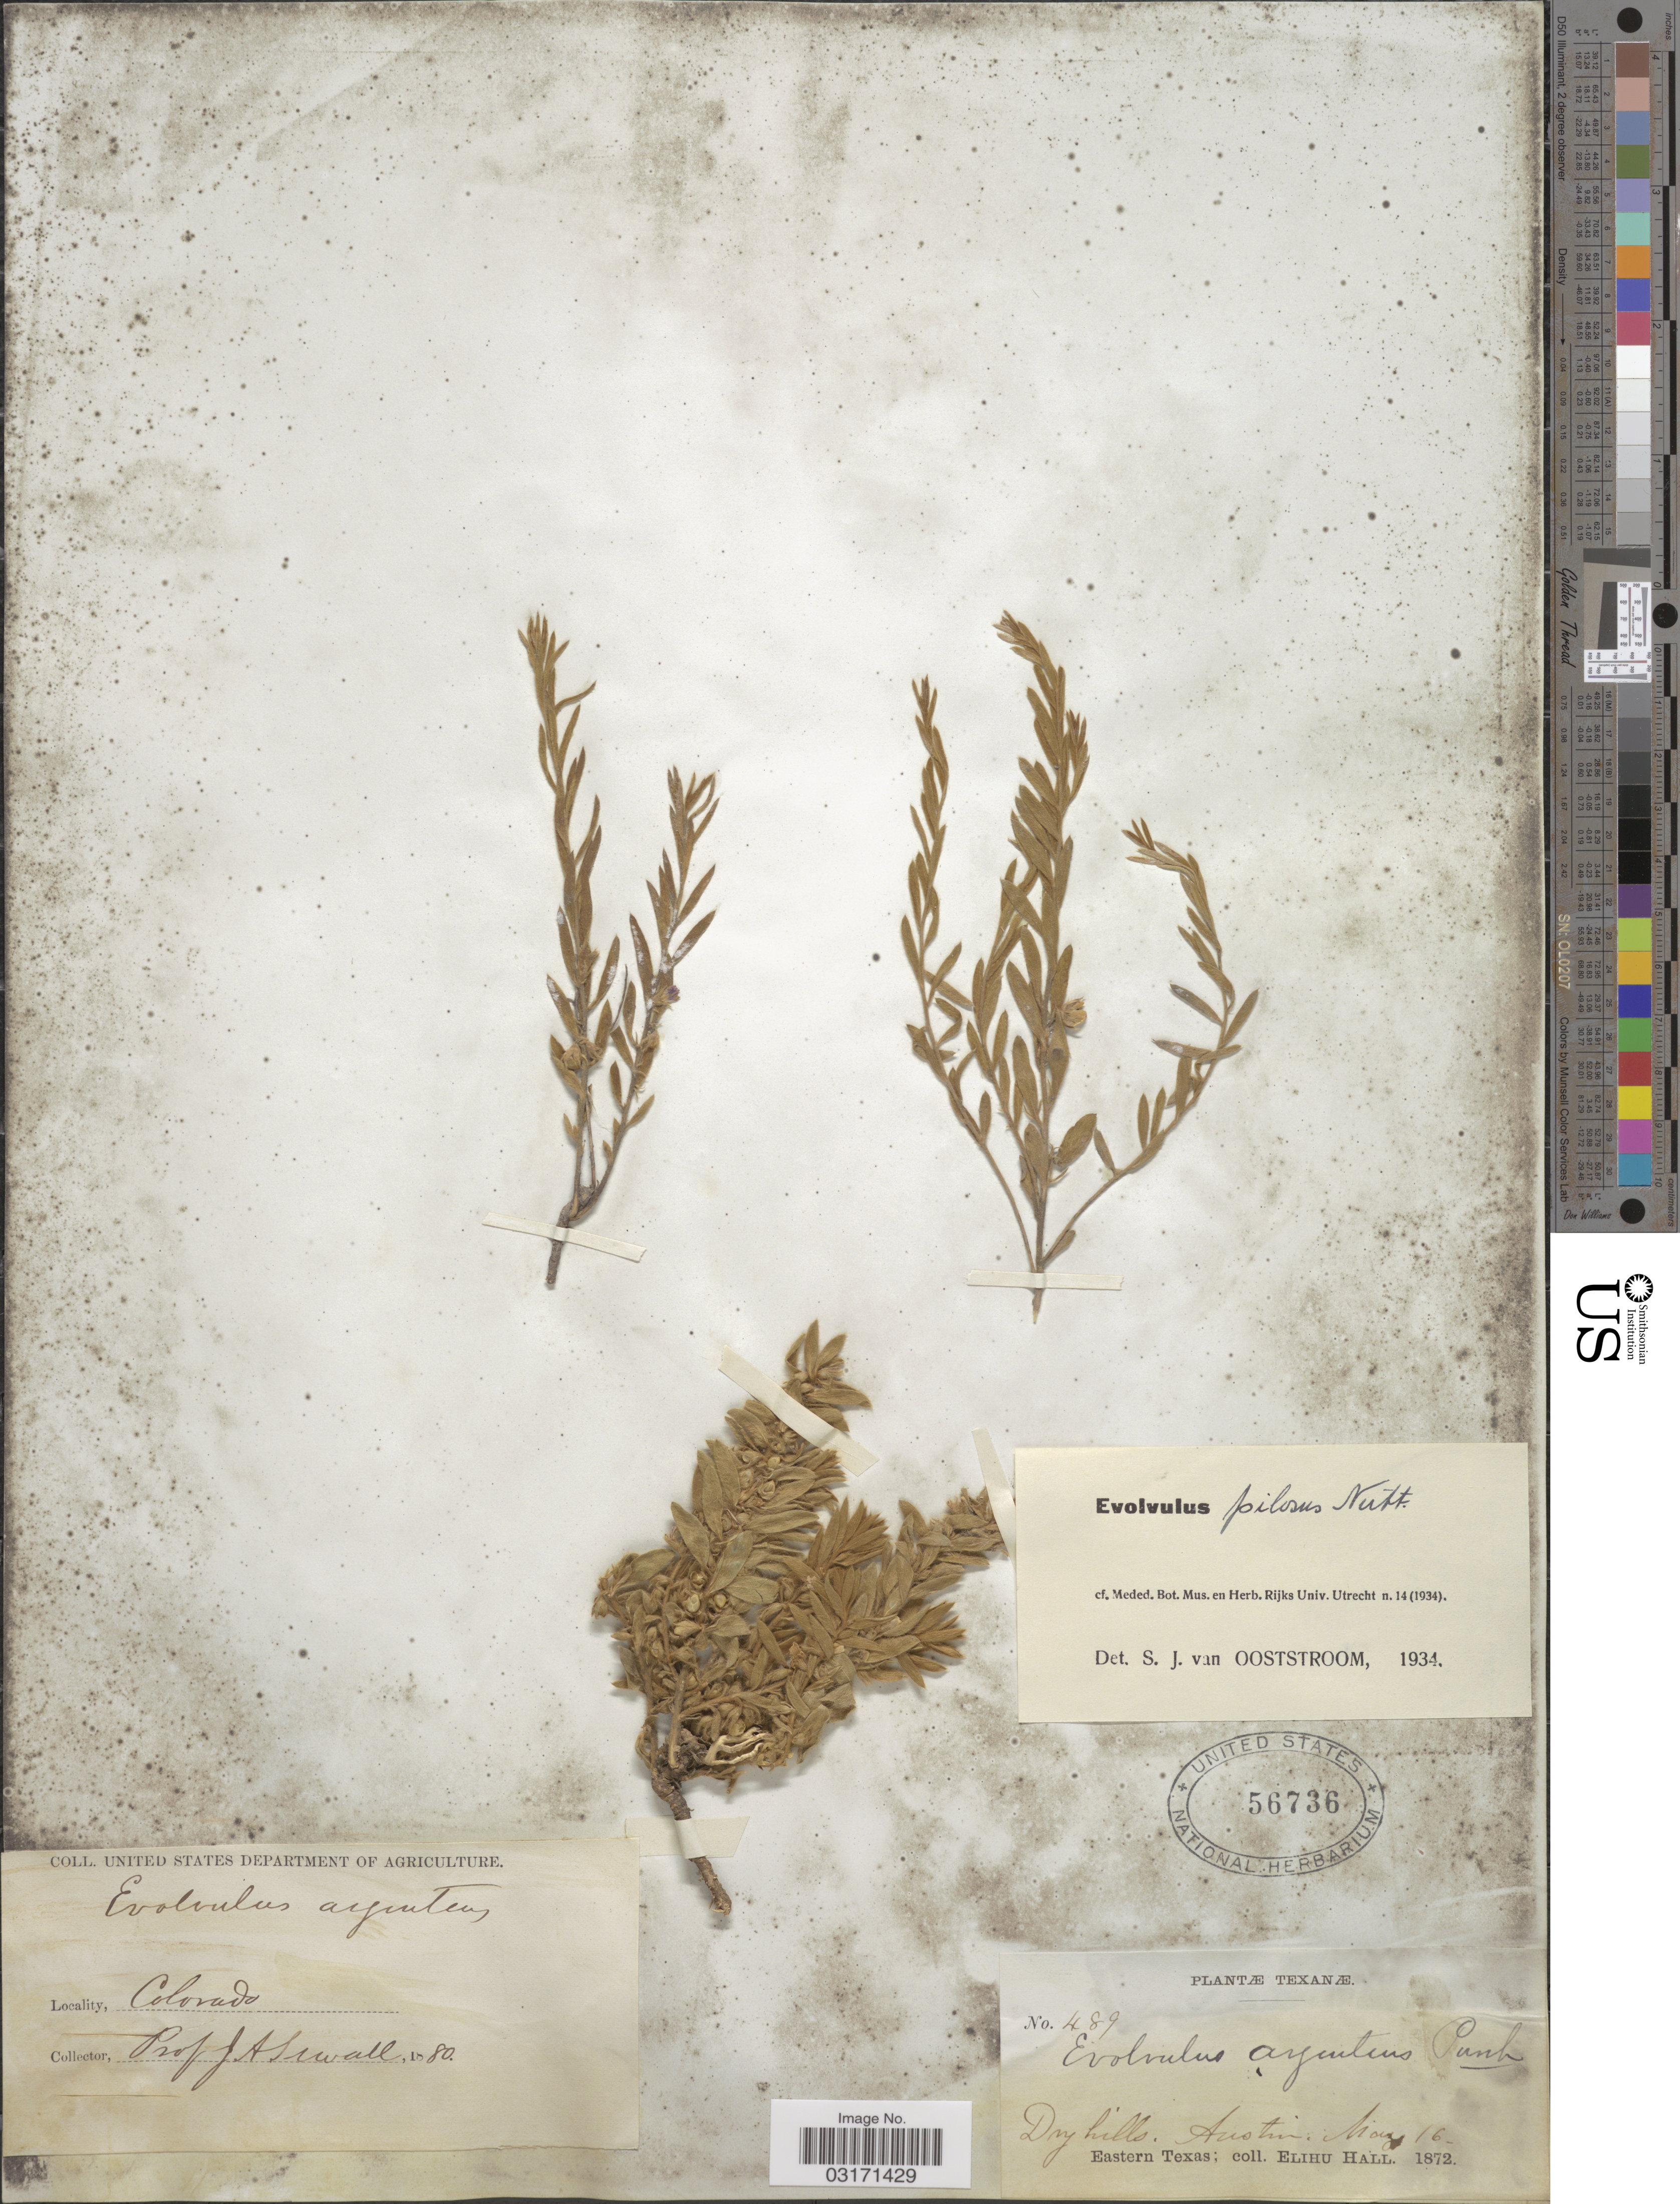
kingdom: Plantae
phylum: Tracheophyta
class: Magnoliopsida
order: Solanales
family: Convolvulaceae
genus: Evolvulus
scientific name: Evolvulus pilosus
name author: Roxb.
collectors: E. Hall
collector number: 489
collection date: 1872-05-16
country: United States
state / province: Texas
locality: Eastern Texas, Austin.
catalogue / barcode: US 56736